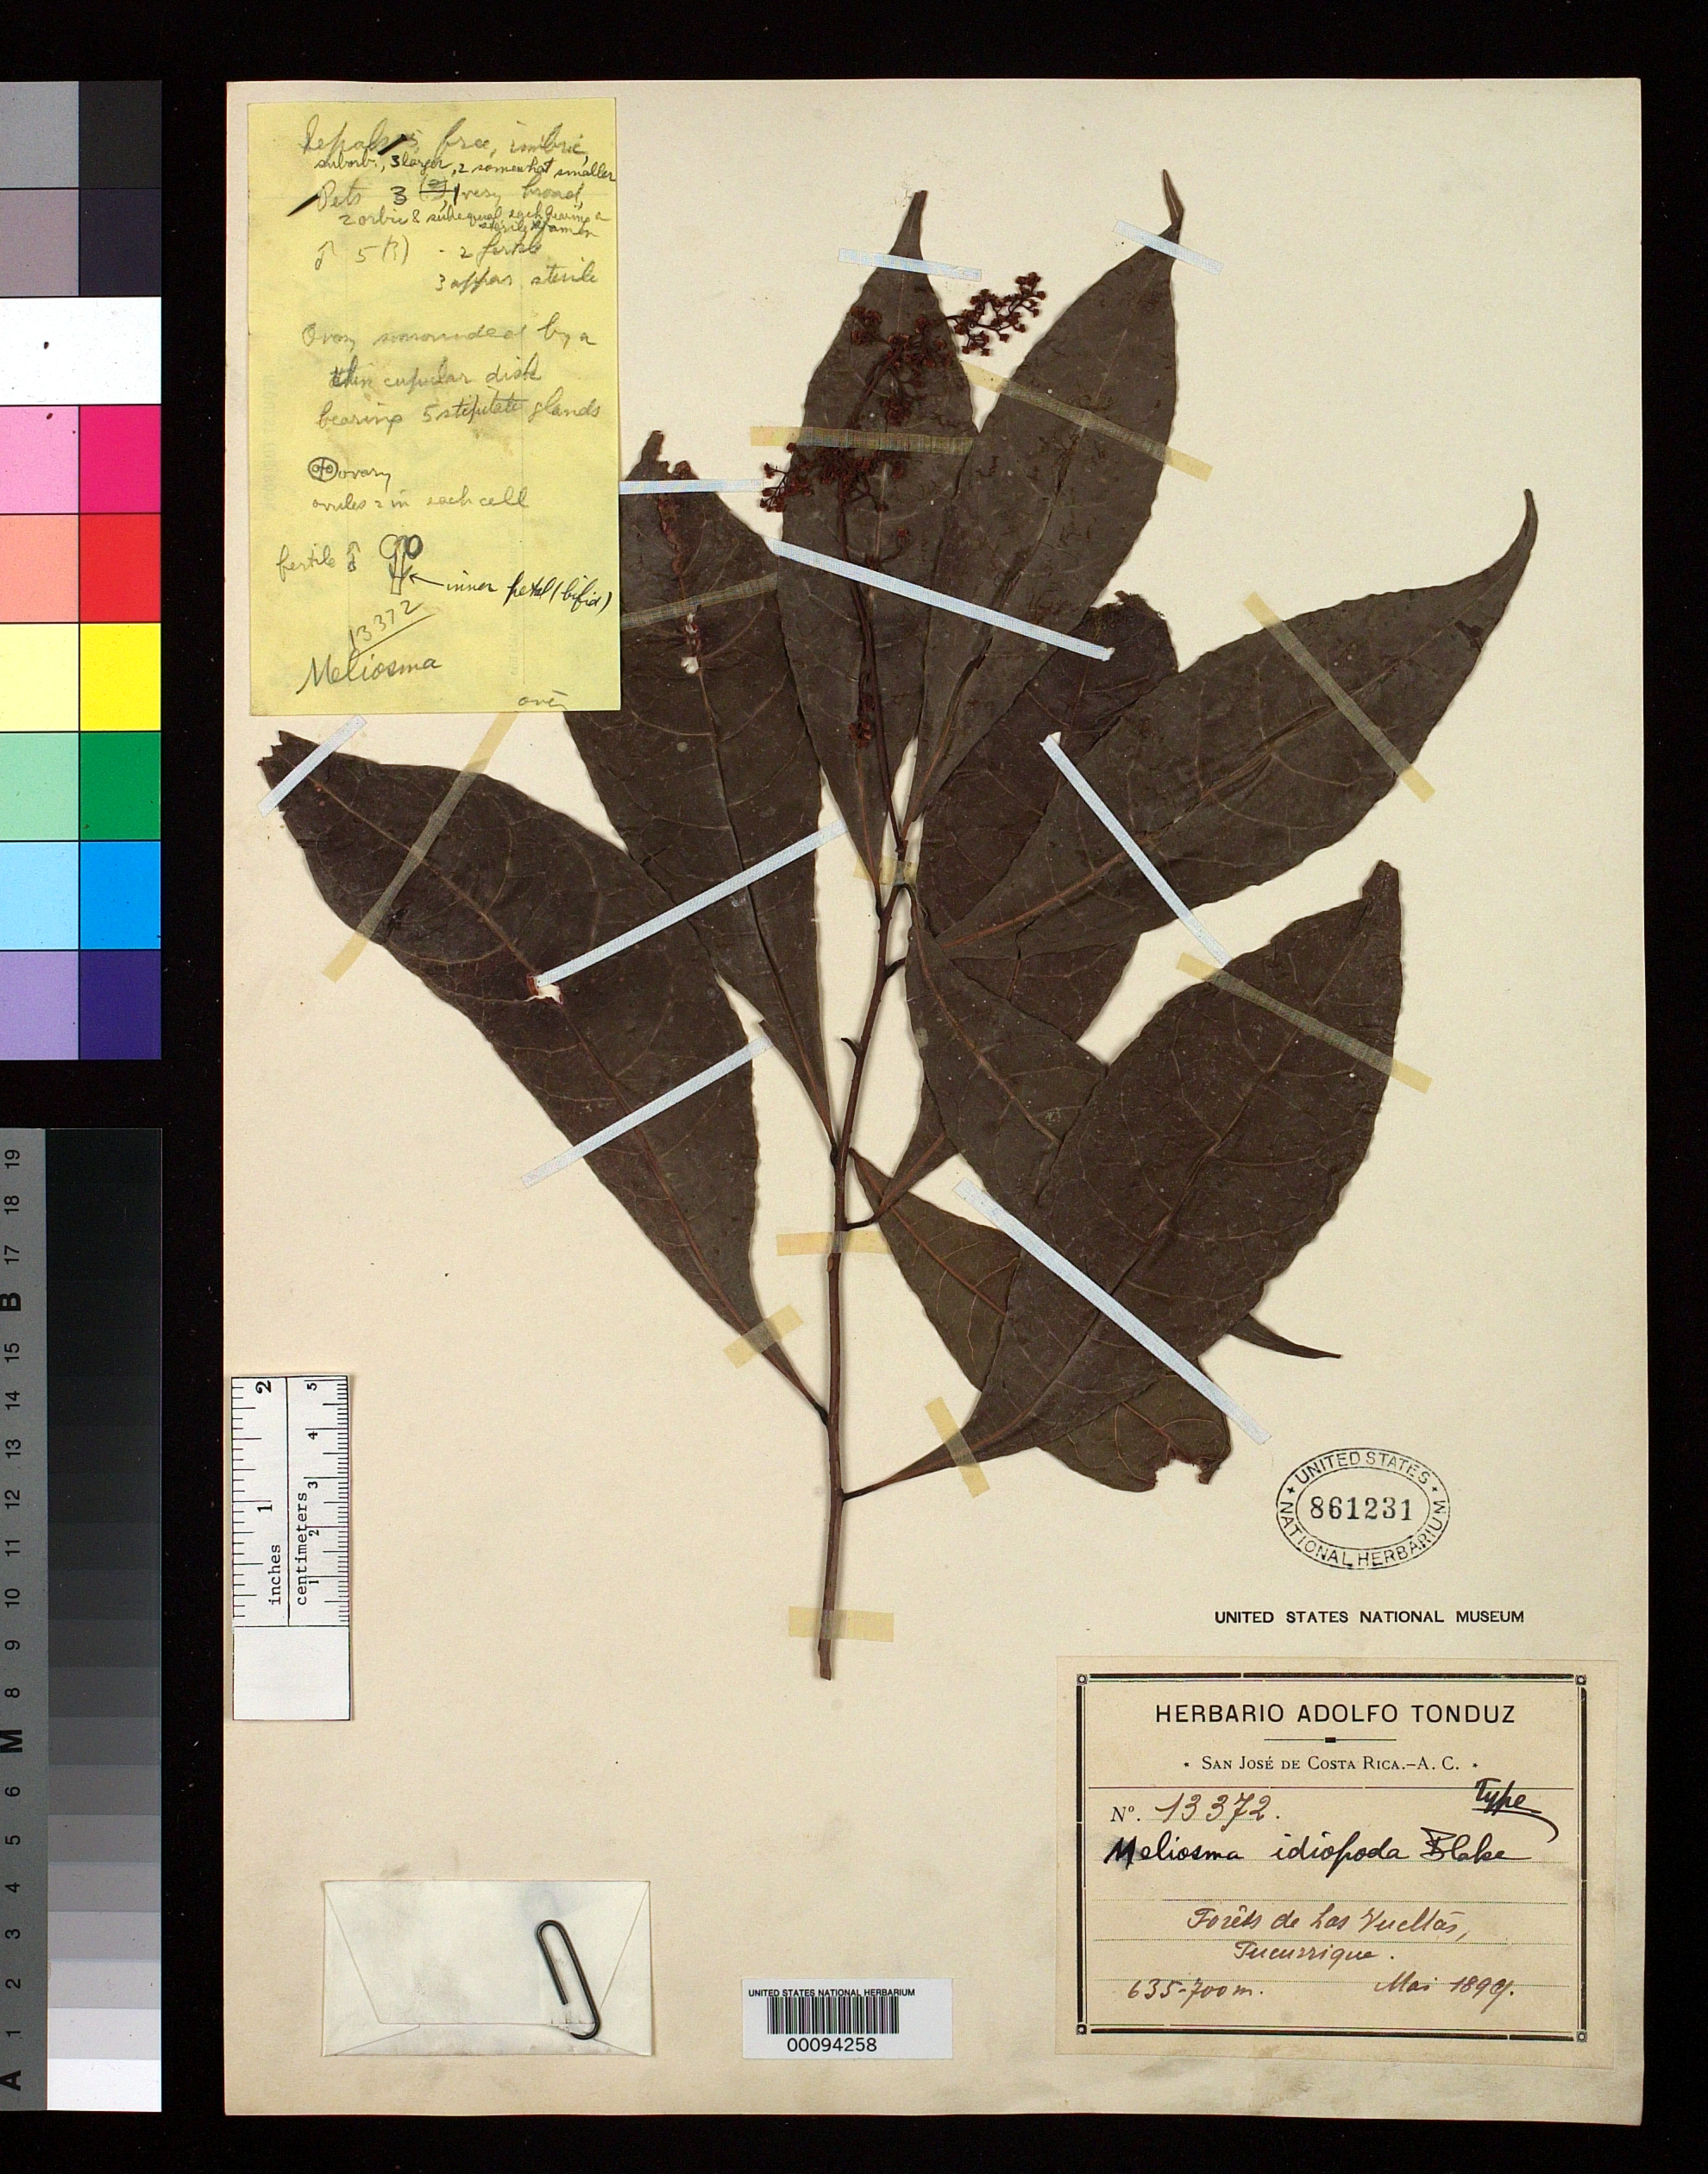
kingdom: Plantae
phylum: Tracheophyta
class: Magnoliopsida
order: Proteales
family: Sabiaceae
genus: Meliosma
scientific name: Meliosma idiopoda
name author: S.F. Blake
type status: Holotype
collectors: A. Tonduz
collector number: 13372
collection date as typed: May 1899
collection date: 1899-05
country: Costa Rica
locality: Las Vueltas, Tucurrique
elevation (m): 635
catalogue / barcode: US 861231